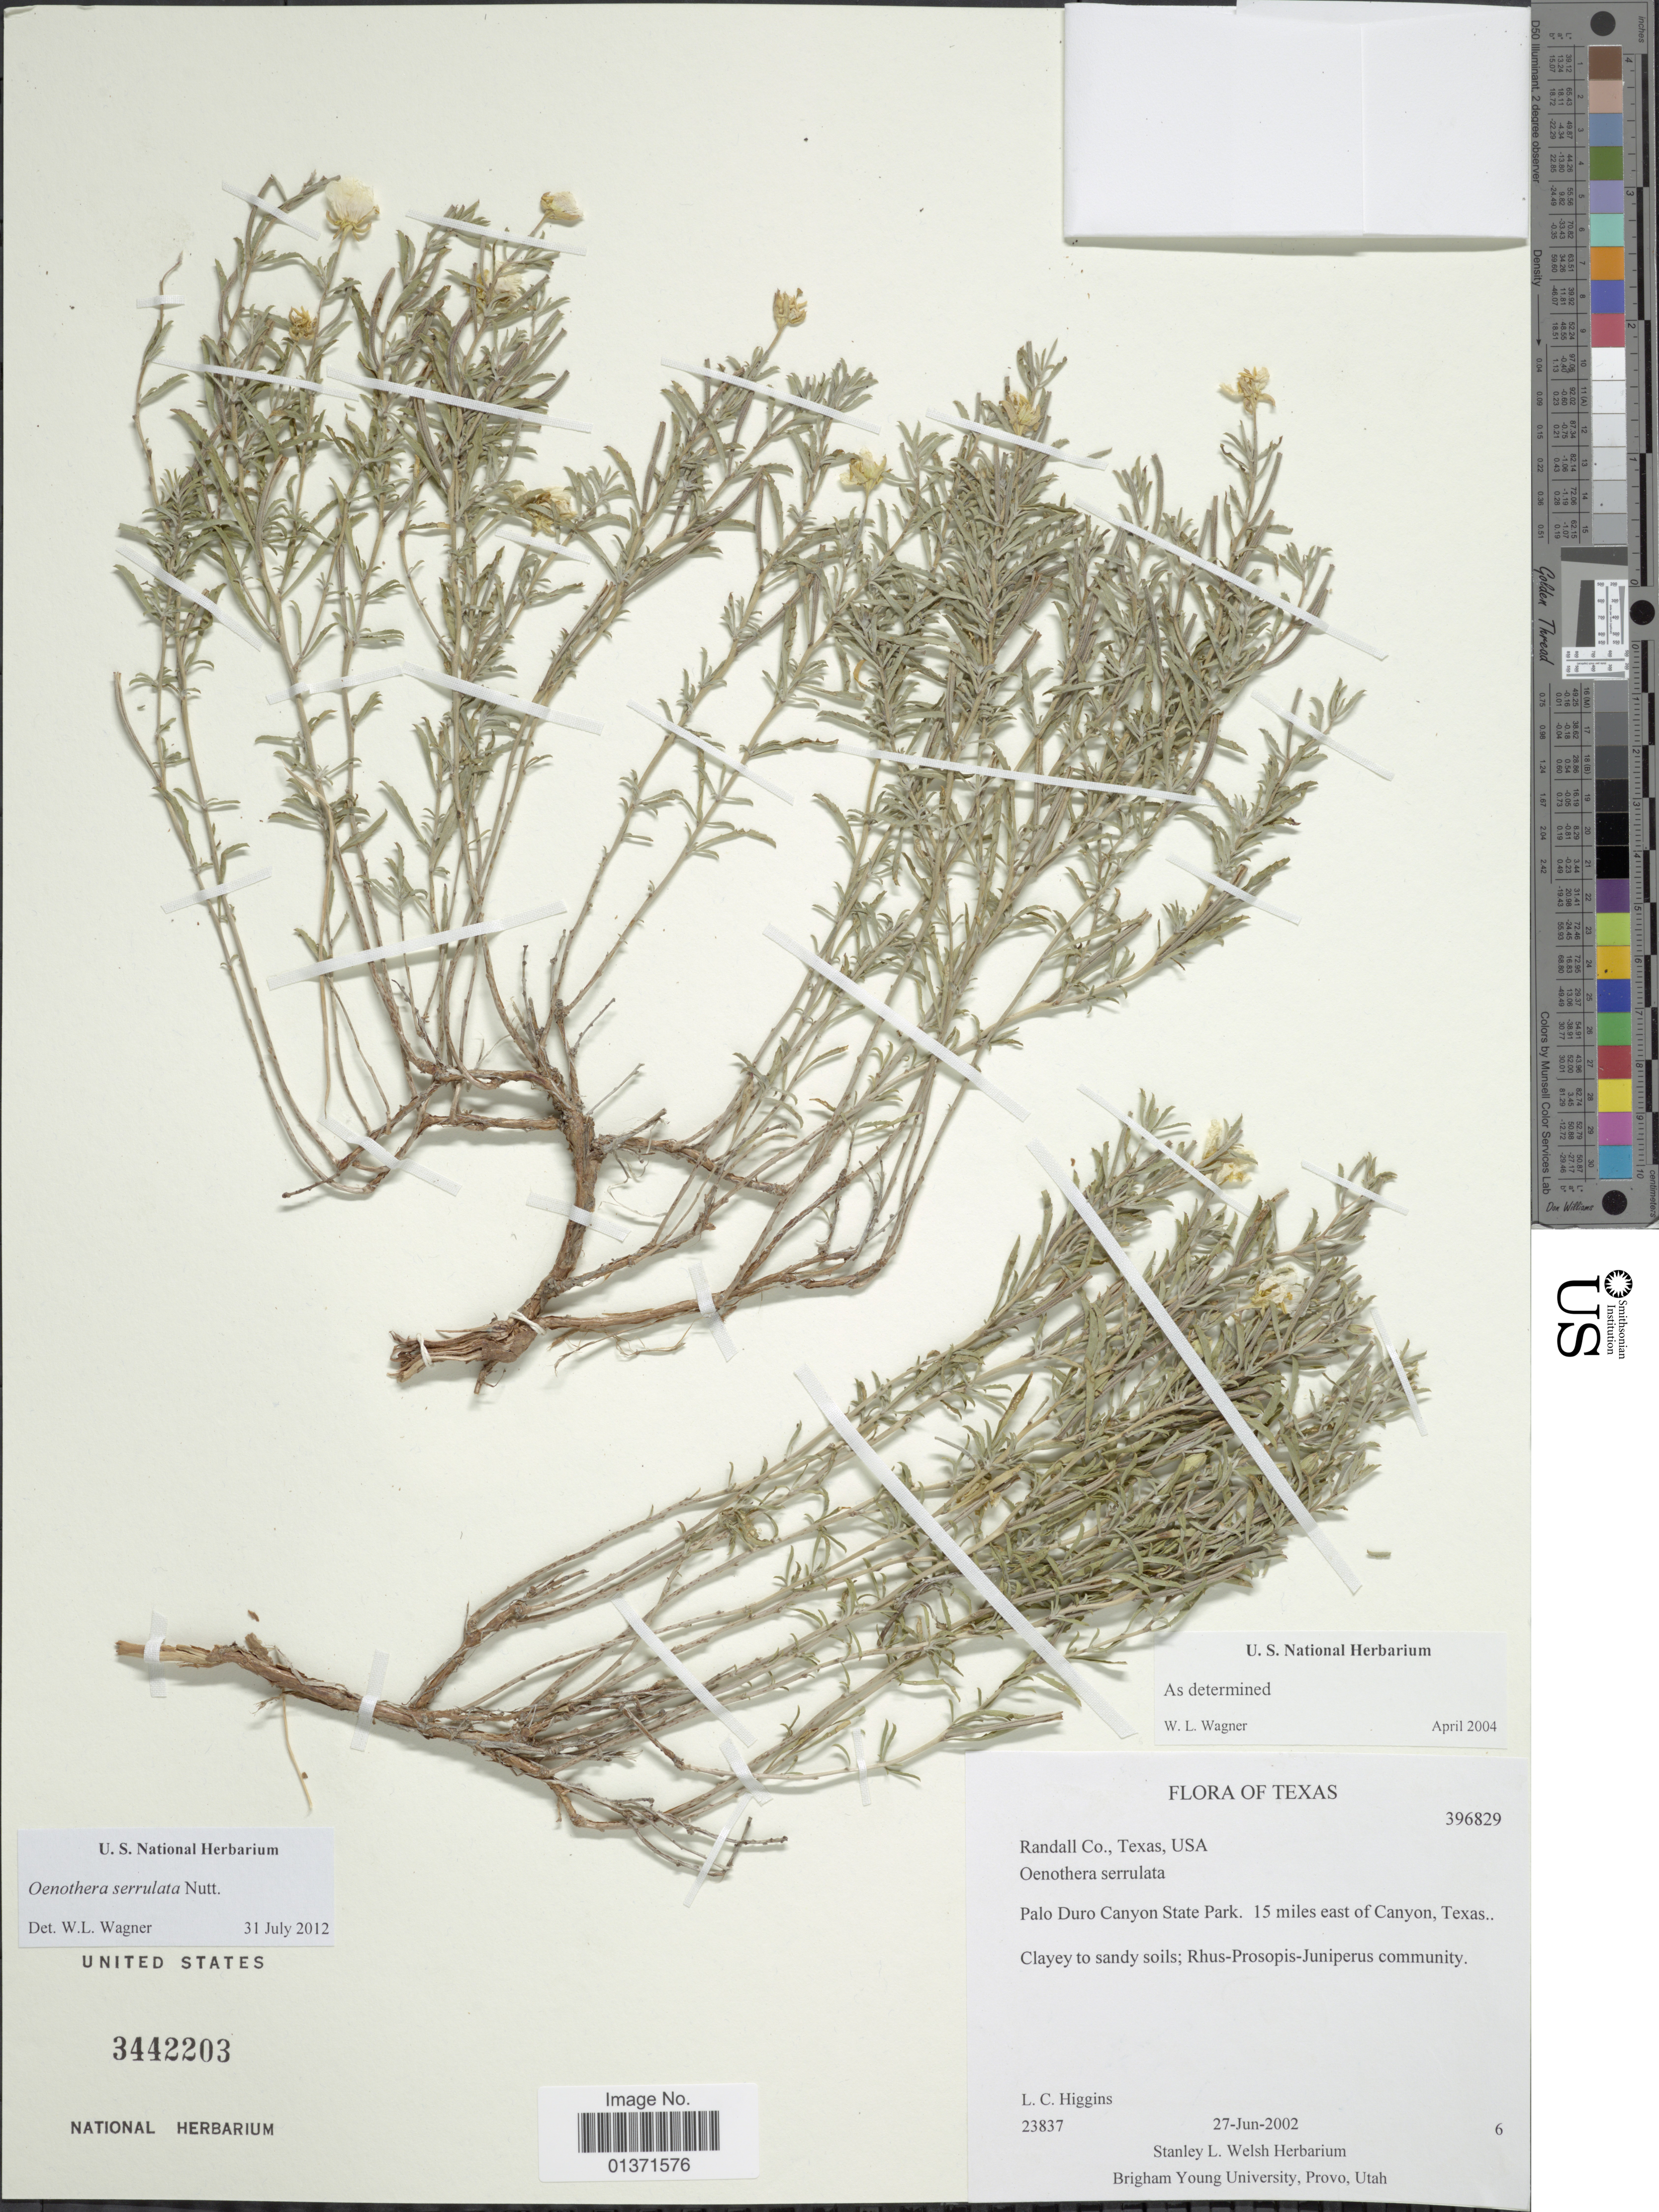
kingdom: Plantae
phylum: Tracheophyta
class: Magnoliopsida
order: Myrtales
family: Onagraceae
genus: Oenothera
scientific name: Oenothera serrulata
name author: Nutt.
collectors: L. Higgins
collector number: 23837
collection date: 2002-06-27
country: United States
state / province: Texas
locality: Randall Co., Palo Duro Canyon State Park, 15 miles east of Canyon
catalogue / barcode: US 3442203